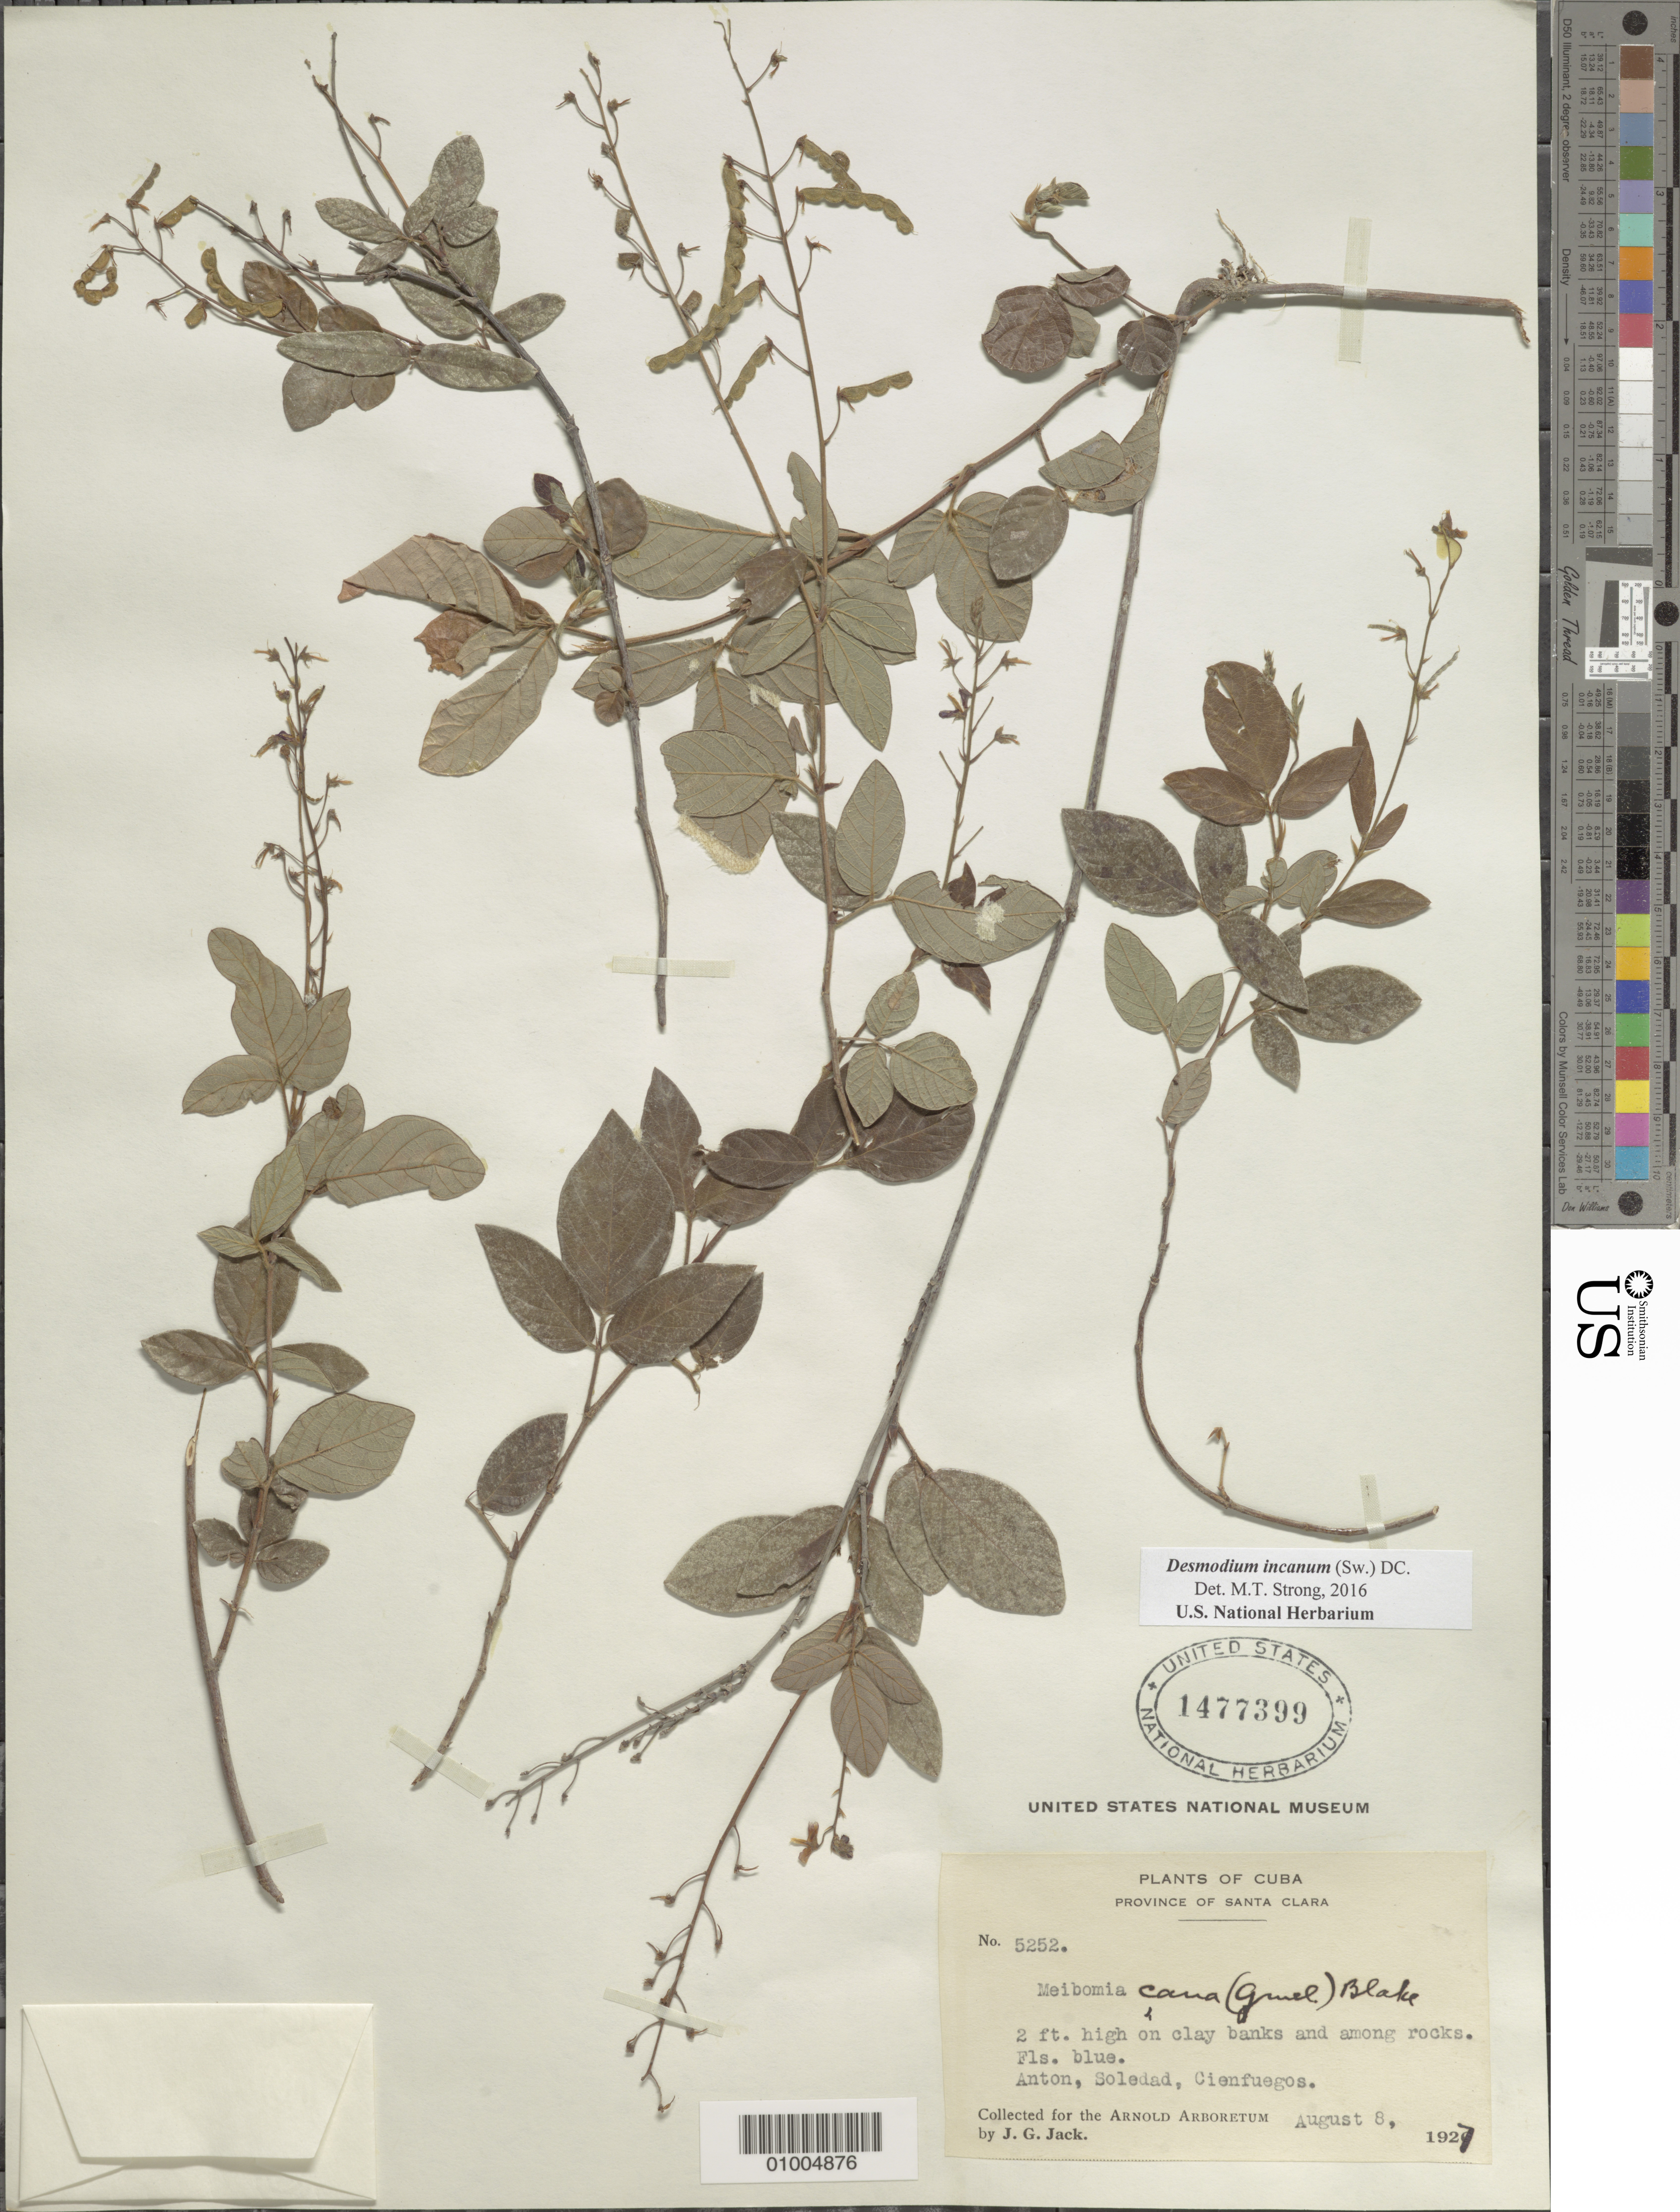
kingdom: Plantae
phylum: Tracheophyta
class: Magnoliopsida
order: Fabales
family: Fabaceae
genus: Desmodium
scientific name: Desmodium incanum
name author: (Sw.) DC.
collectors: J. G. Jack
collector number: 5252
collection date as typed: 08 Aug 1927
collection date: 1927-08-08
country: Cuba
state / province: Cienfuegos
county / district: Santa Clara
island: Cuba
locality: Anton, Soledad, Cienfuegos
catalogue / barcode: US 1477399